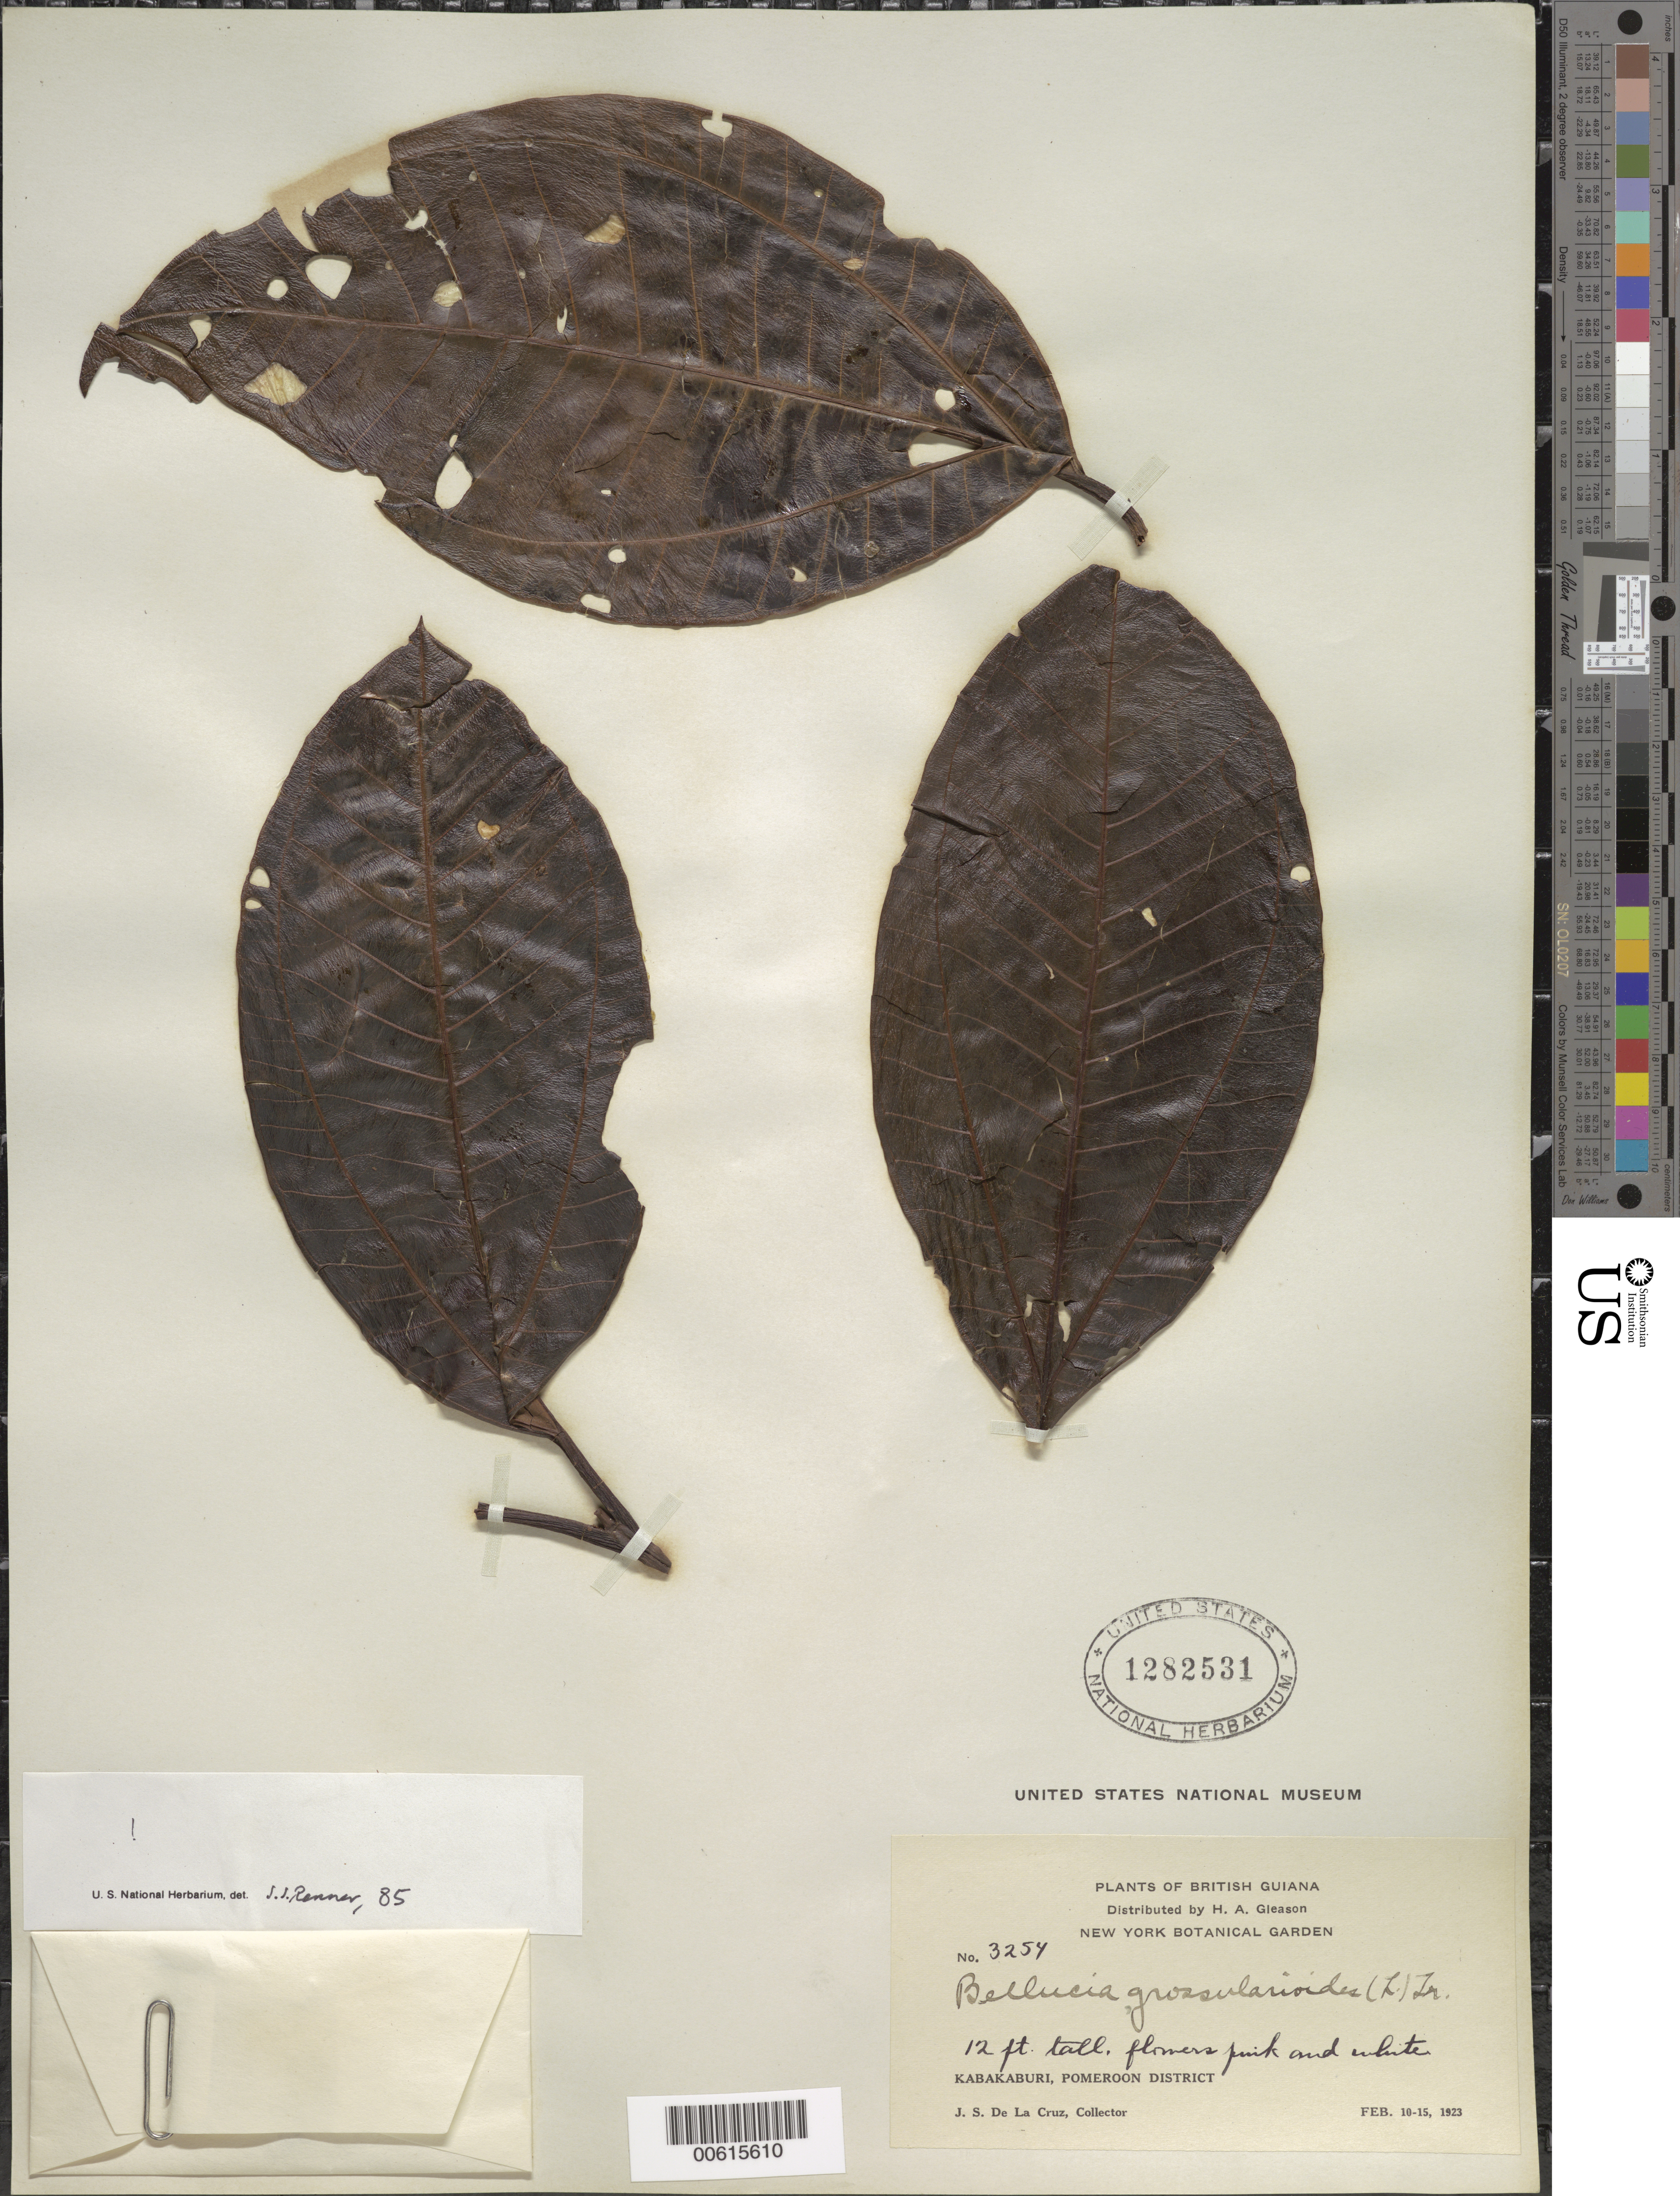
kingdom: Plantae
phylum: Tracheophyta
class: Magnoliopsida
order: Myrtales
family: Melastomataceae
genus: Bellucia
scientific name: Bellucia grossularioides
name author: (L.) Triana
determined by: Renner, S. S.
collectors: J. S. de la Cruz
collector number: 3254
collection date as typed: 10-Feb-23 to 15-Feb-23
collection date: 1923-02-10/1923-02-15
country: Guyana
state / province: Pomeroon-Supenaam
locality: Kabakaburi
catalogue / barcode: US 1282531